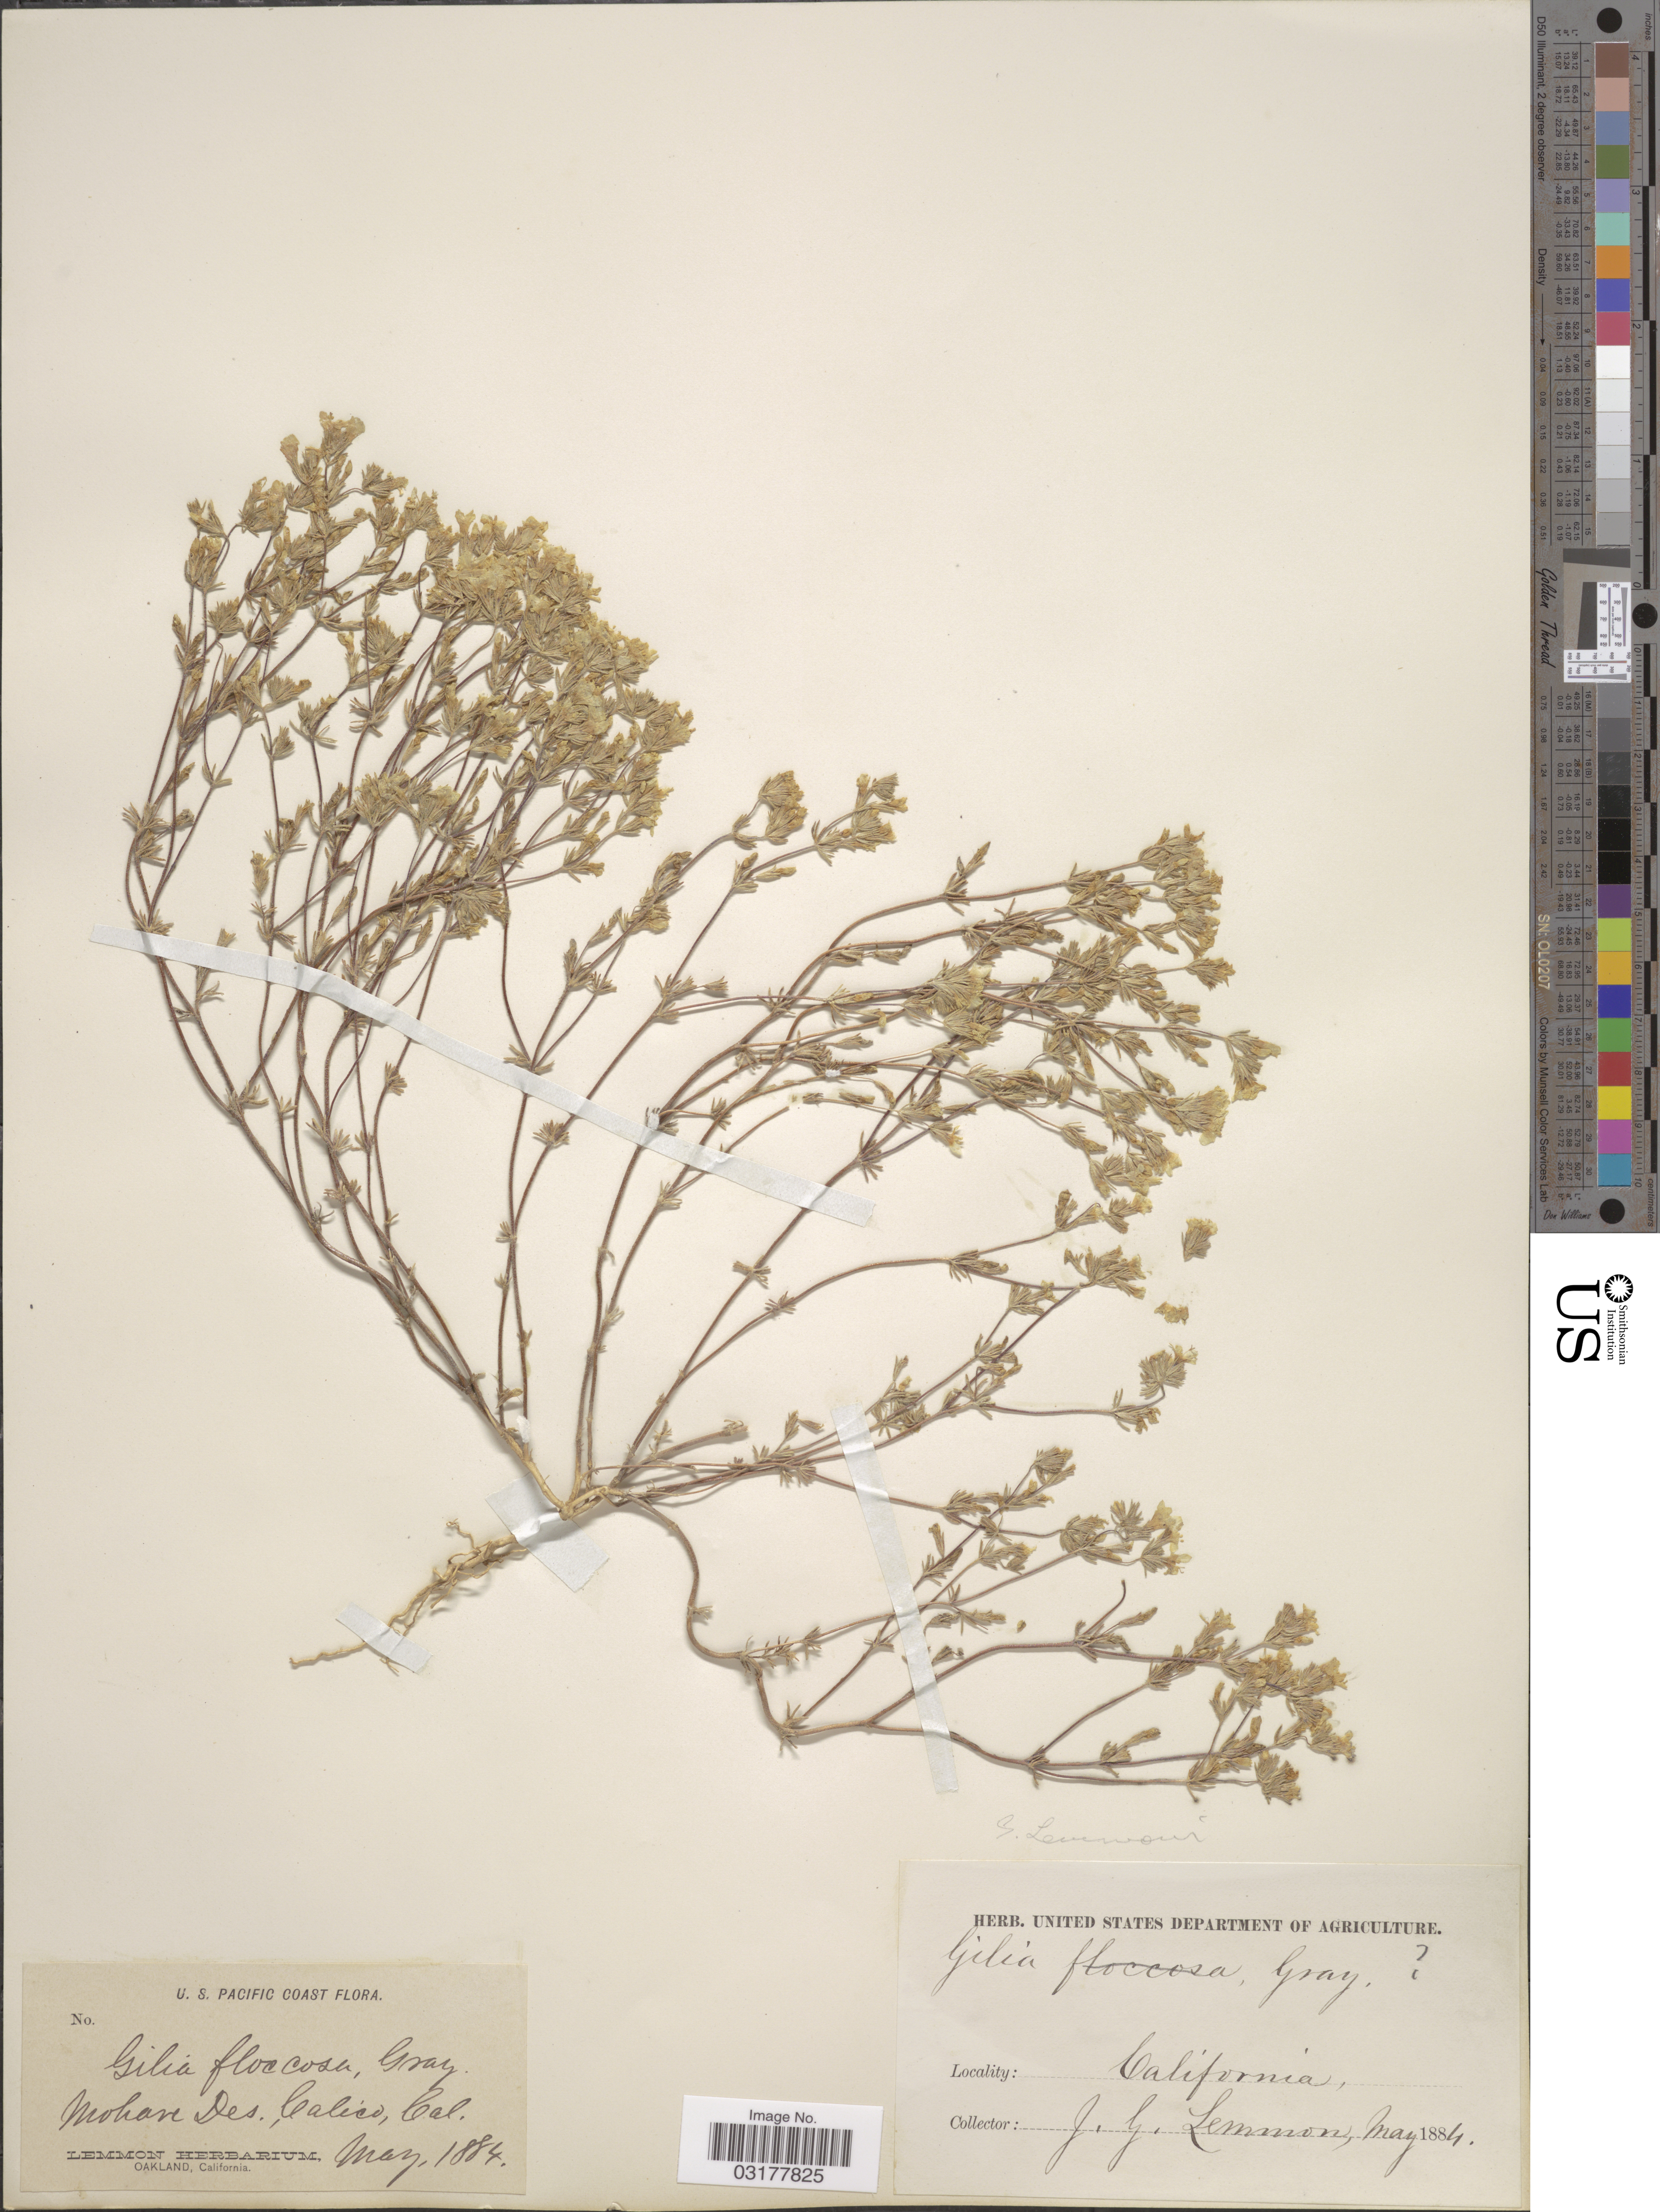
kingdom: Plantae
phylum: Tracheophyta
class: Magnoliopsida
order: Ericales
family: Polemoniaceae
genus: Leptosiphon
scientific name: Leptosiphon lemmonii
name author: (A. Gray) J.M. Porter & L.A. Johnson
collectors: J. Lemmon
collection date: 1884-05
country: United States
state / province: California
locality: U.S. Pacific Coast. Mohave Des., Calico.